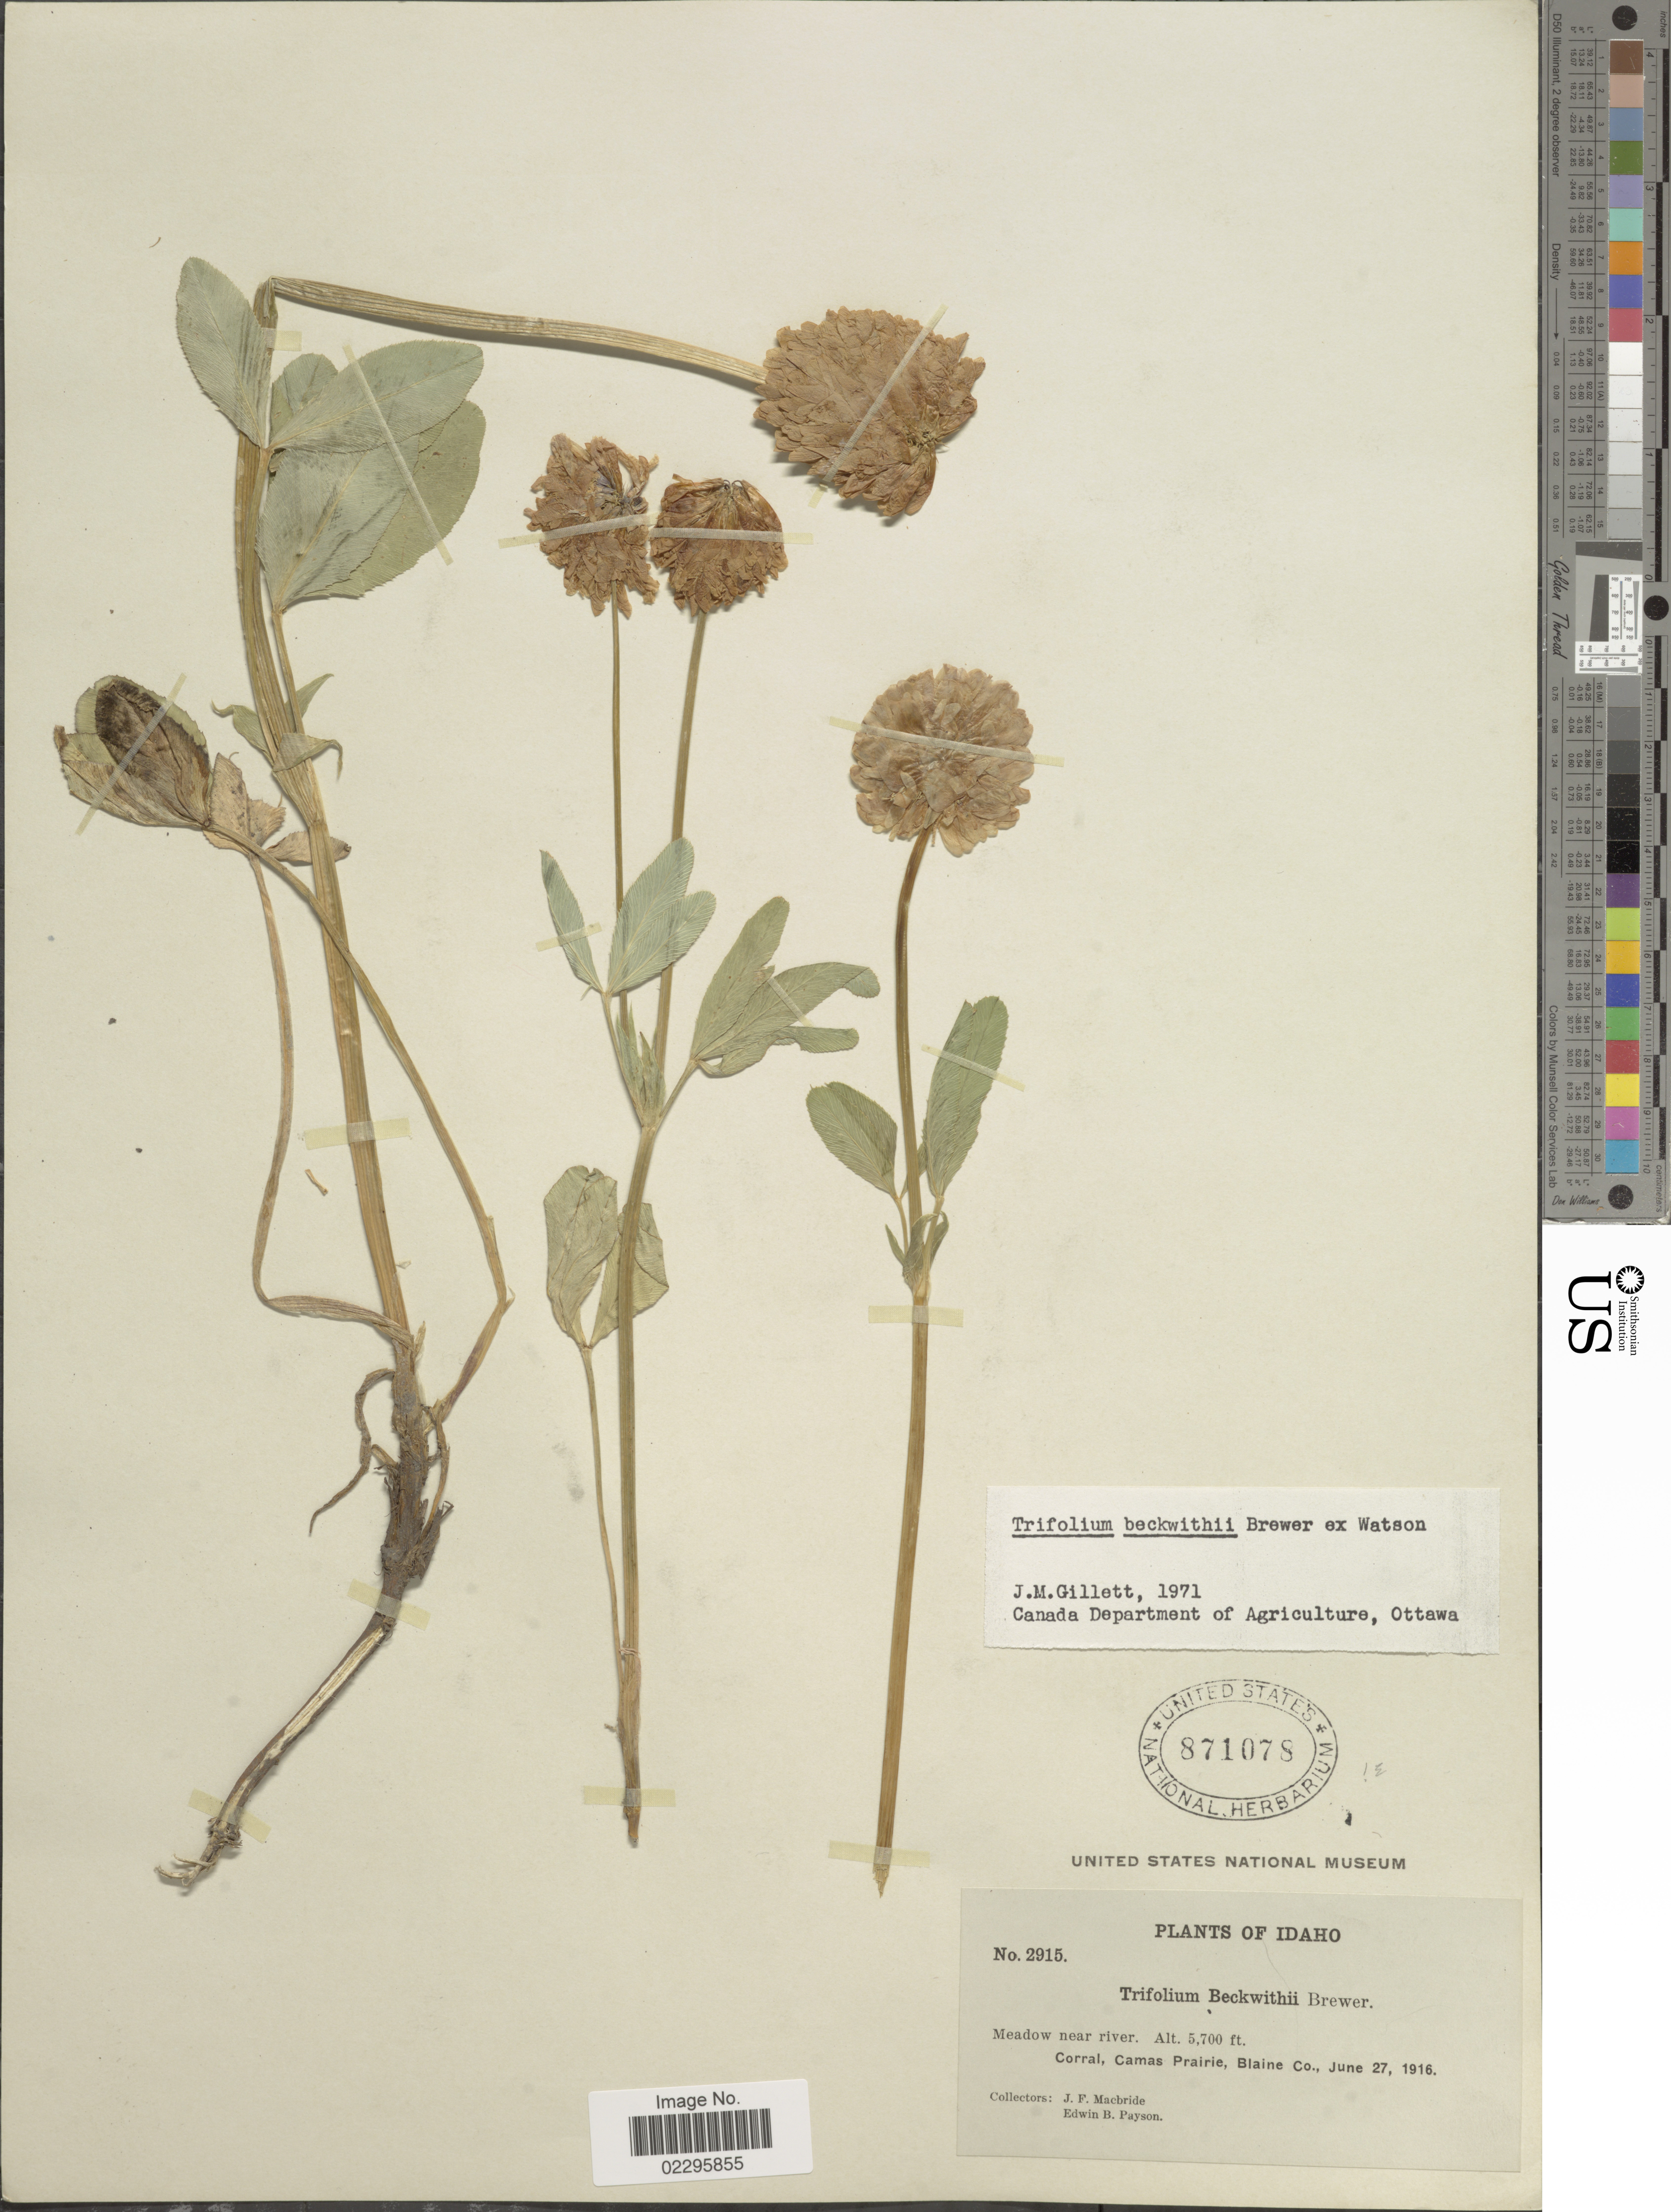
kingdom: Plantae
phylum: Tracheophyta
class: Magnoliopsida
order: Fabales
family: Fabaceae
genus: Trifolium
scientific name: Trifolium beckwithii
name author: S. Watson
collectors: J. F. Macbride & E. B. Payson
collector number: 2915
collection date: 1916-06-27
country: United States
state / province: Idaho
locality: Meadow near river, Corral, Cames Prairie, Blaine Co.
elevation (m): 1737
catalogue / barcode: US 871078